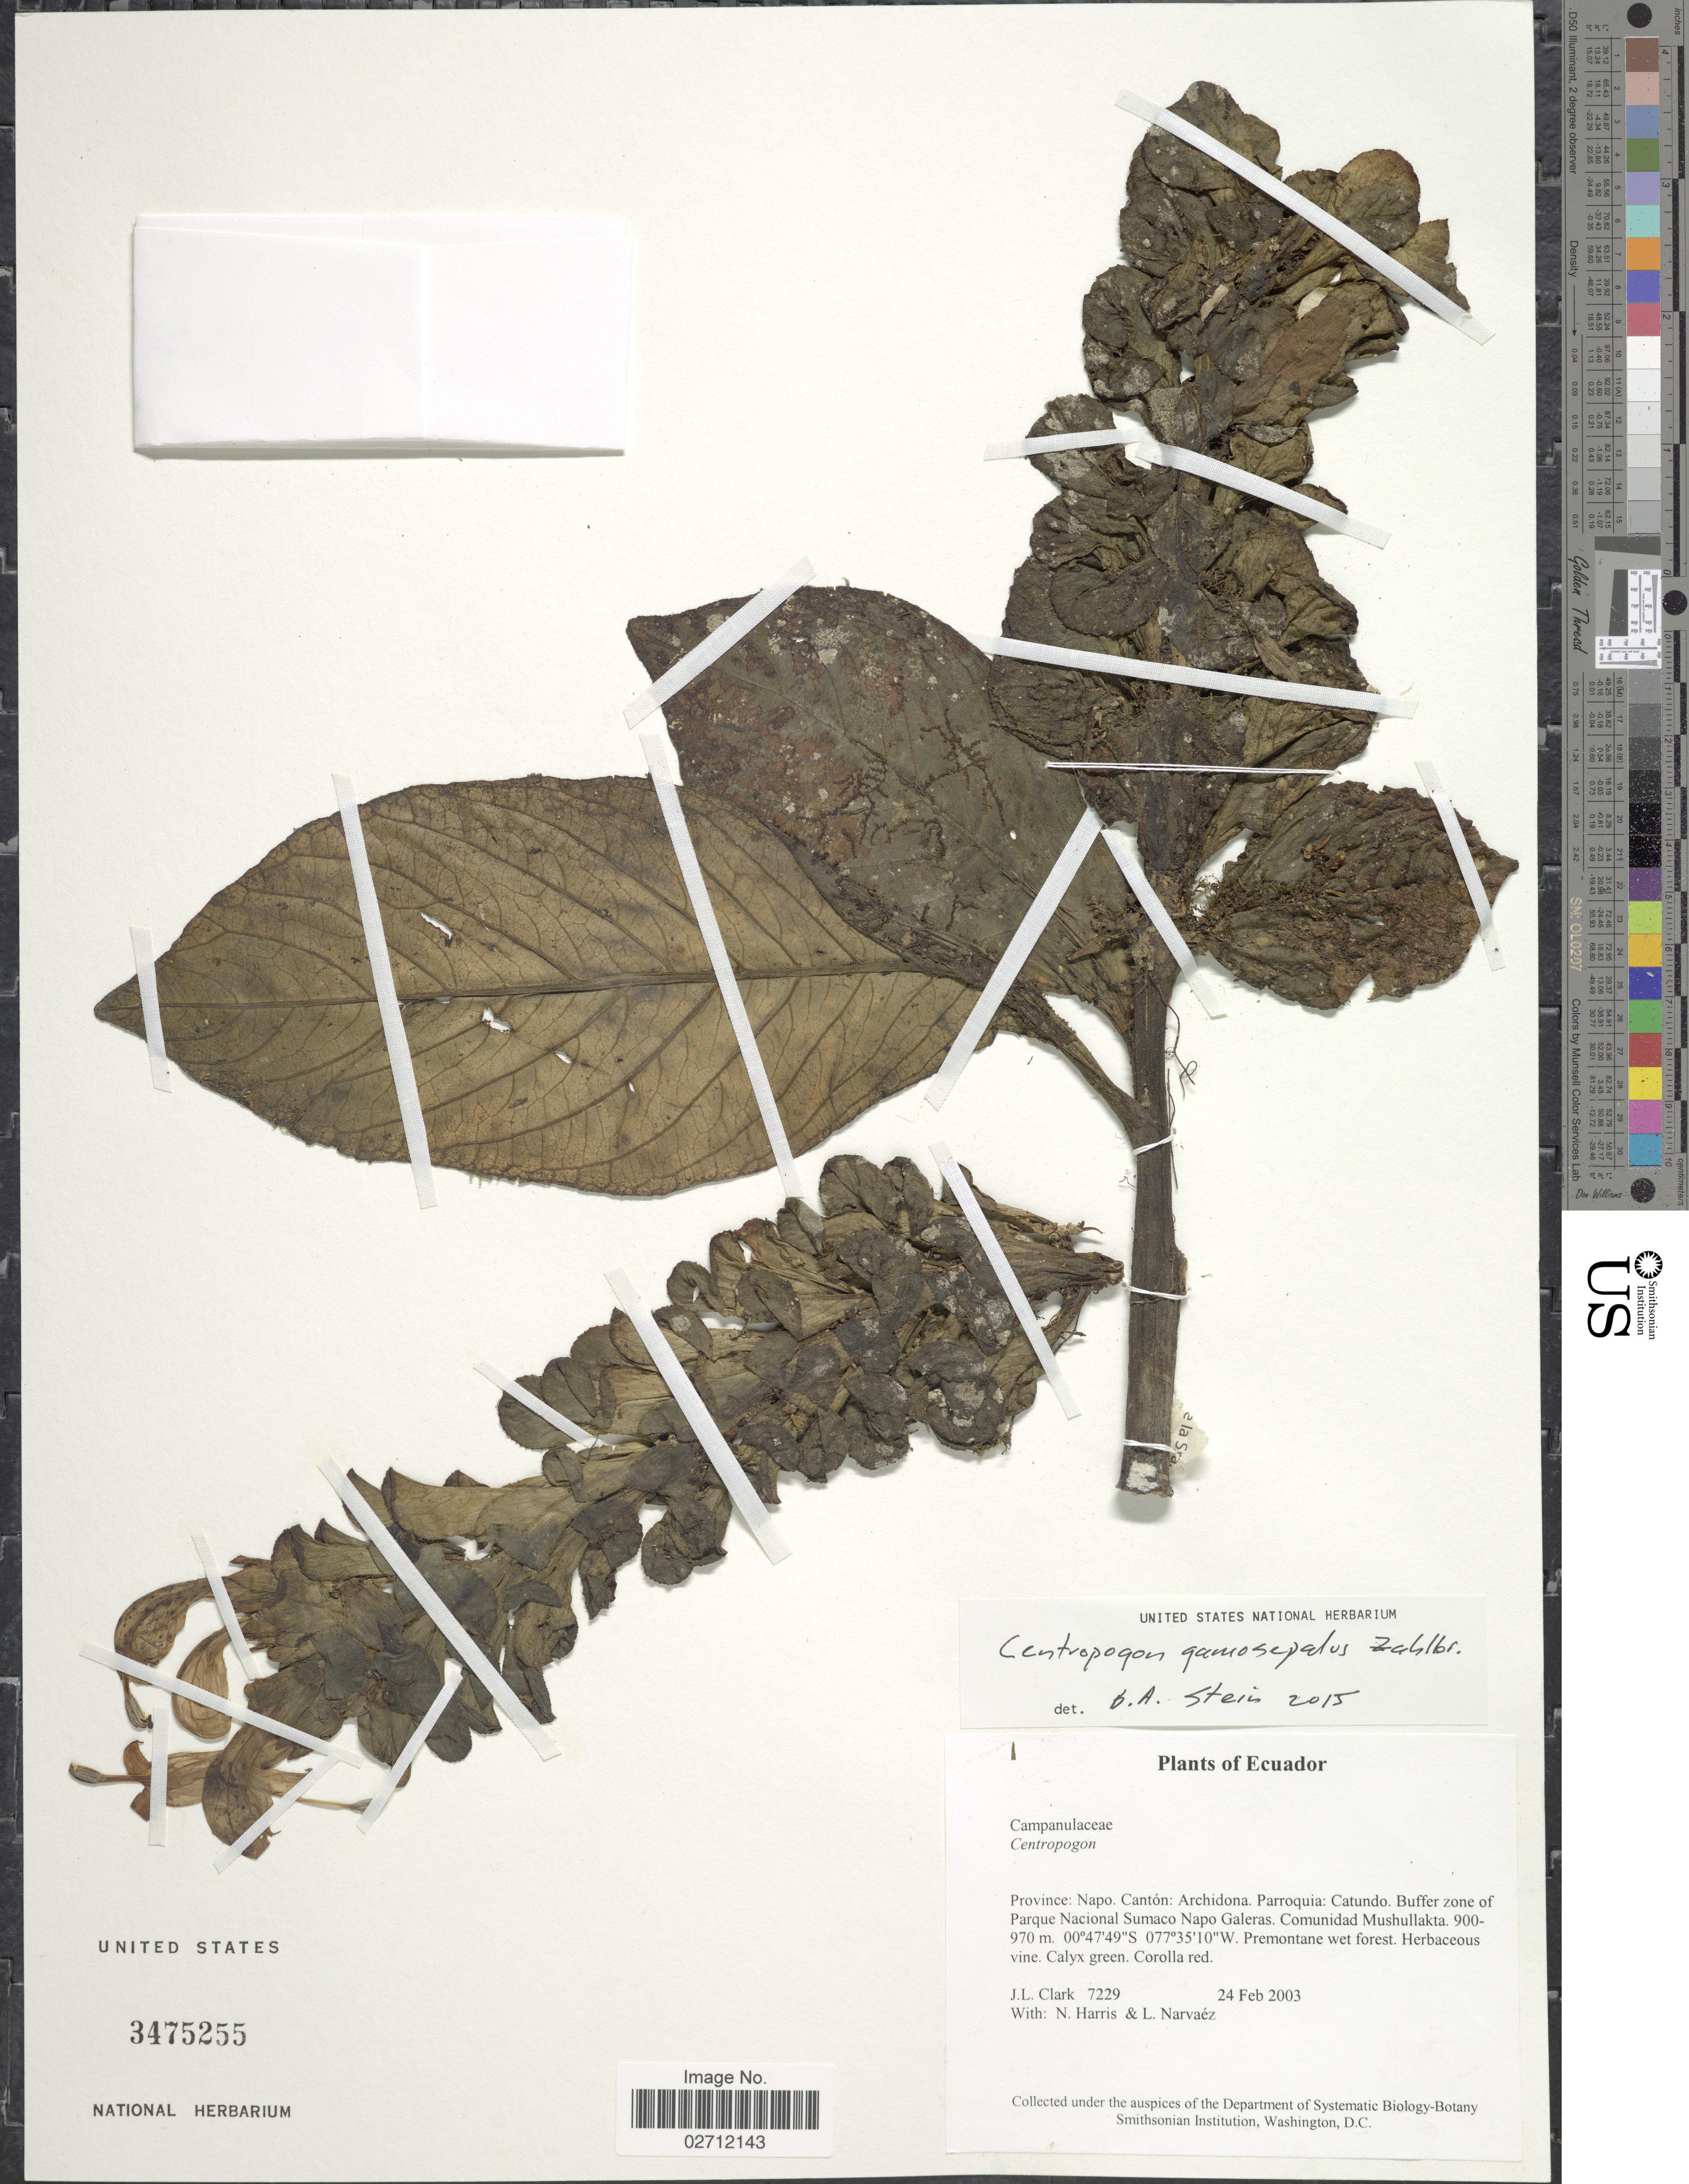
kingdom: Plantae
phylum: Tracheophyta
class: Magnoliopsida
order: Asterales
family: Campanulaceae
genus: Centropogon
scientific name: Centropogon gamosepalus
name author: Zahlbr.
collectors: J. L. Clark, N. Harris & L. Narvaéz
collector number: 7229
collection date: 2003-02-24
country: Ecuador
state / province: Napo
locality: Canton: Archidona, Parroquia: Catundo, Buffer zone of Parque Nacional Sumaco Napo Galeras, Comunidad Mushullakta.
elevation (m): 900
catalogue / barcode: US 3475255